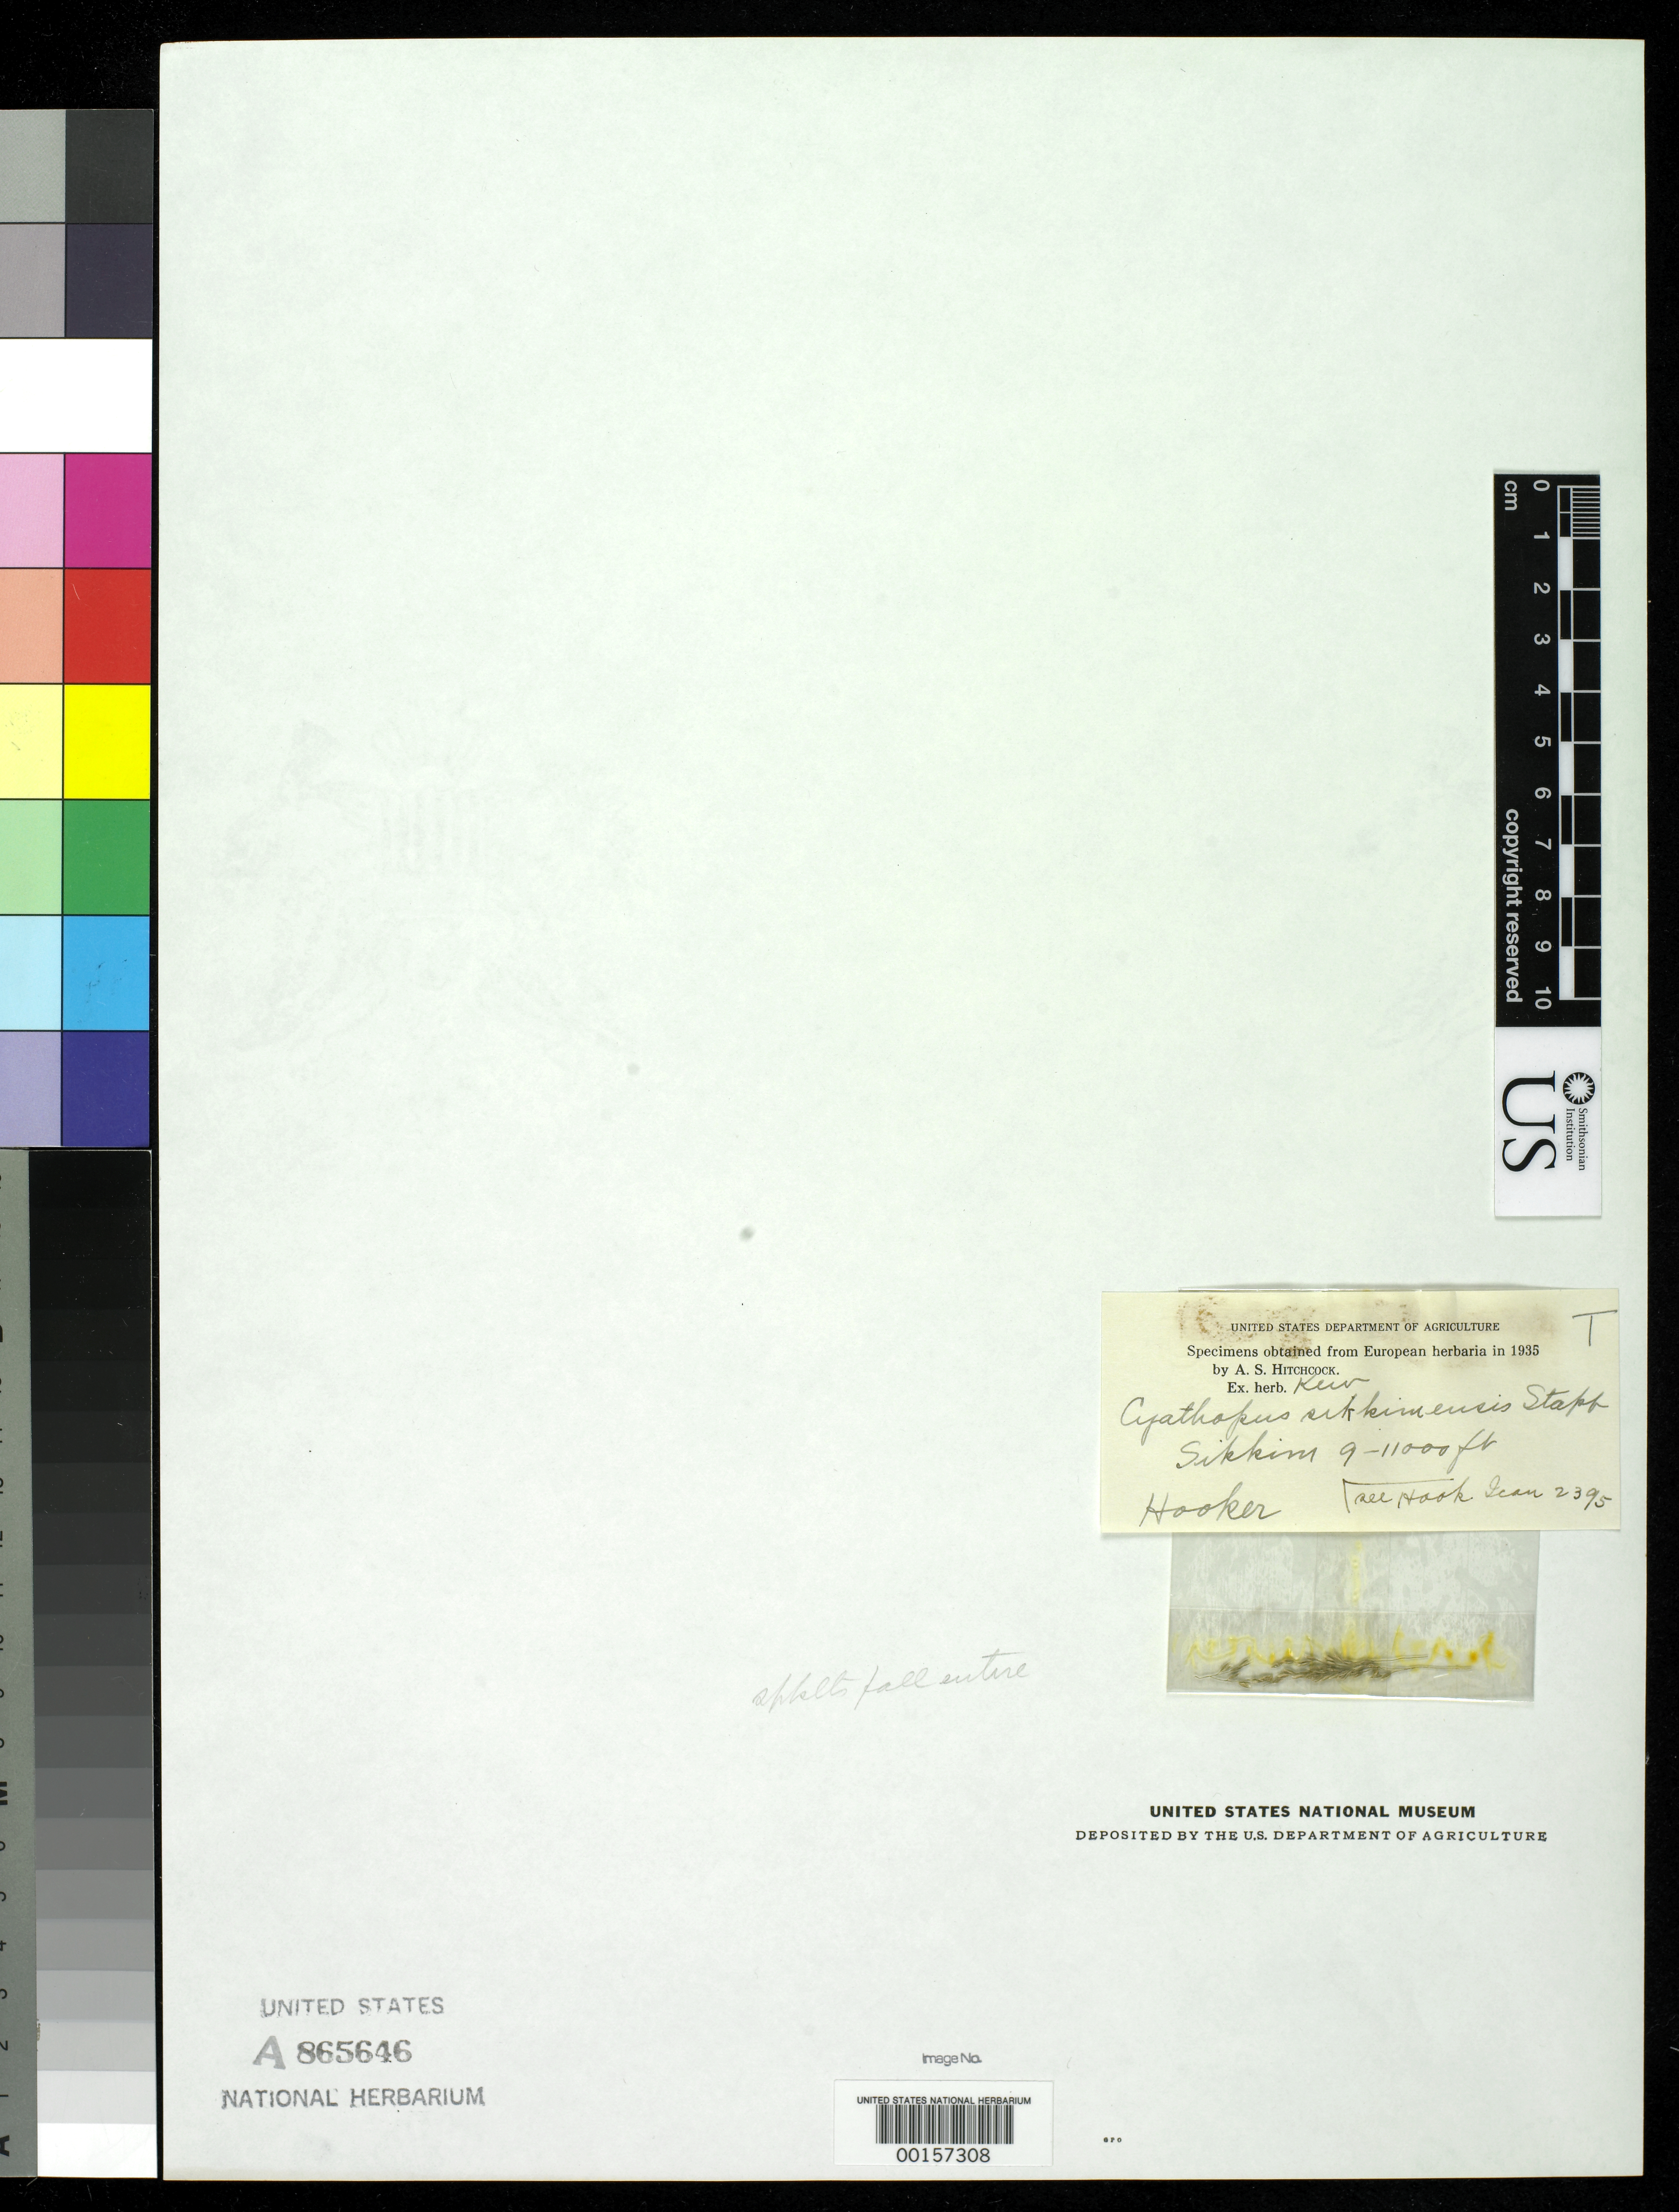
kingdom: Plantae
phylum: Tracheophyta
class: Liliopsida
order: Poales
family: Poaceae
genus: Cyathopus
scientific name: Cyathopus sikkimensis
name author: Stapf in Hook.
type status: Type Fragment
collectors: J. D. Hooker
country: India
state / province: Sikkim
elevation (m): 2743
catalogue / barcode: US 865646A